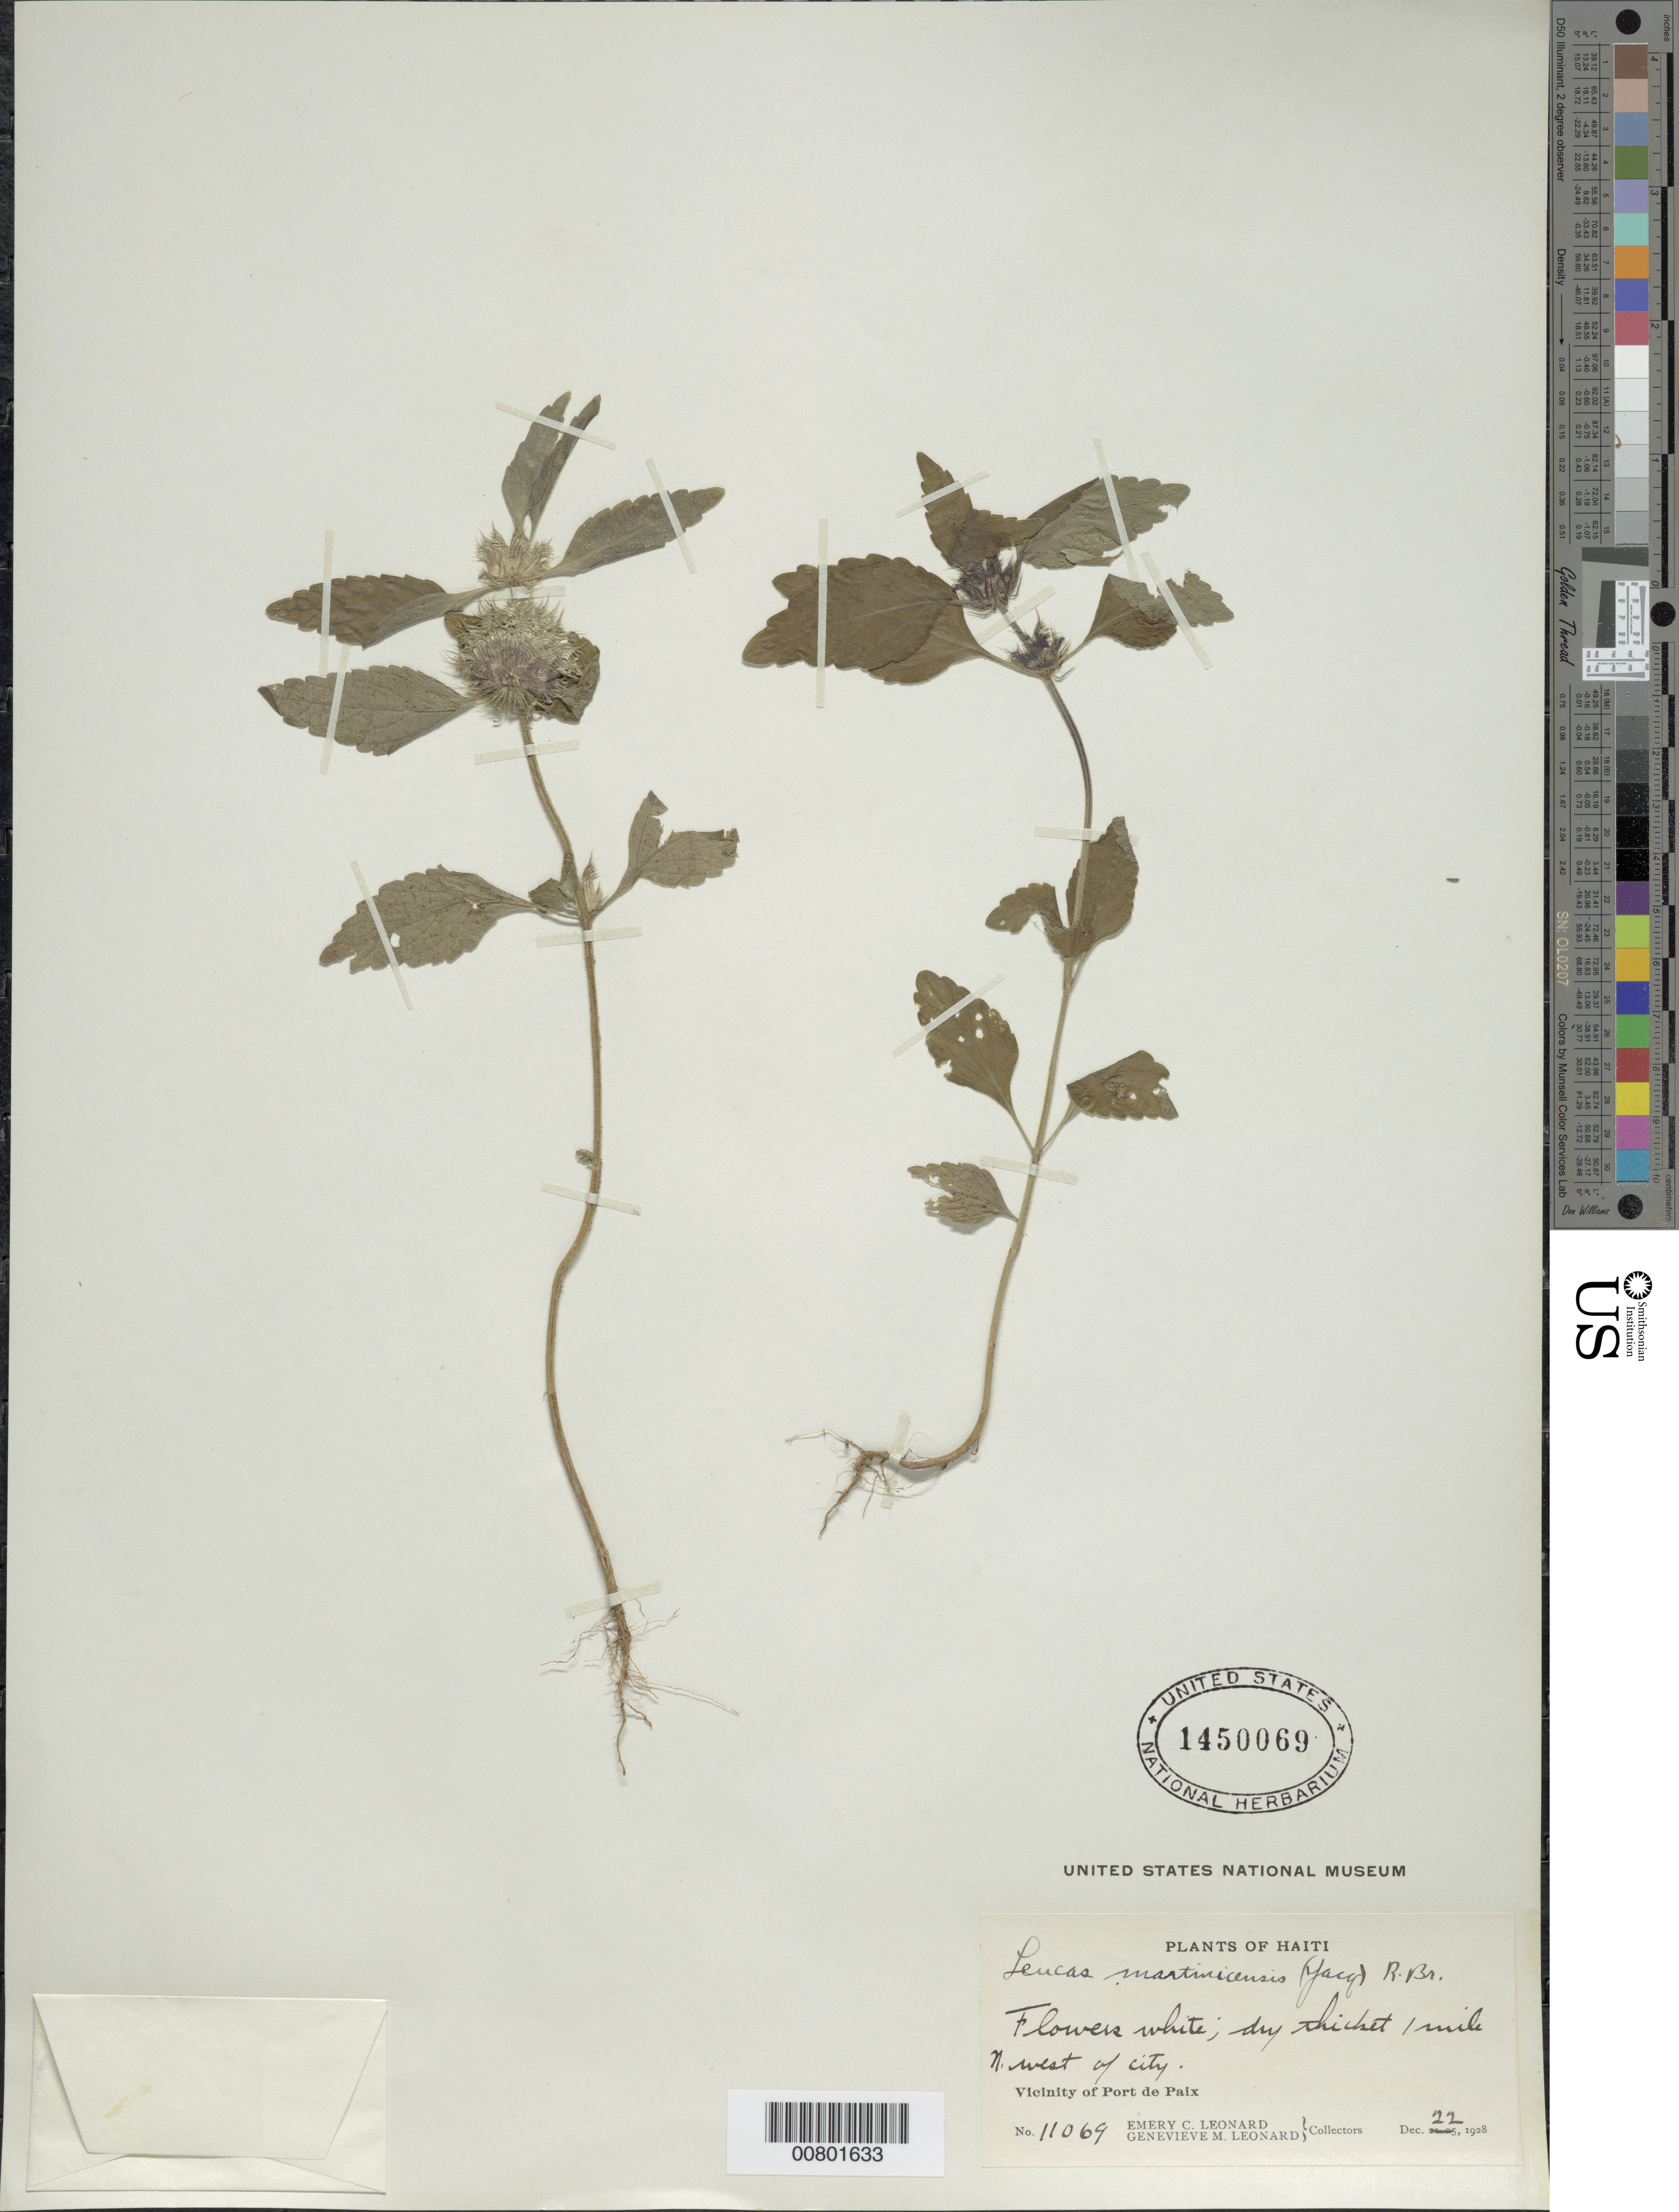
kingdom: Plantae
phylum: Tracheophyta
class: Magnoliopsida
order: Lamiales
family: Lamiaceae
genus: Leucas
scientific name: Leucas martinicensis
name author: (Jacq.) R. Br.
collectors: E. C. Leonard & G. M. Leonard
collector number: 11069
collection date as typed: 22 Dec 1928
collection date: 1928-12-22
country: Haiti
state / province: Nord-Ouest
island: Hispaniola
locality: Vicinity of Port de Paix, 1 mi. NW of city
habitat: Dry thicket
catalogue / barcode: US 1450069